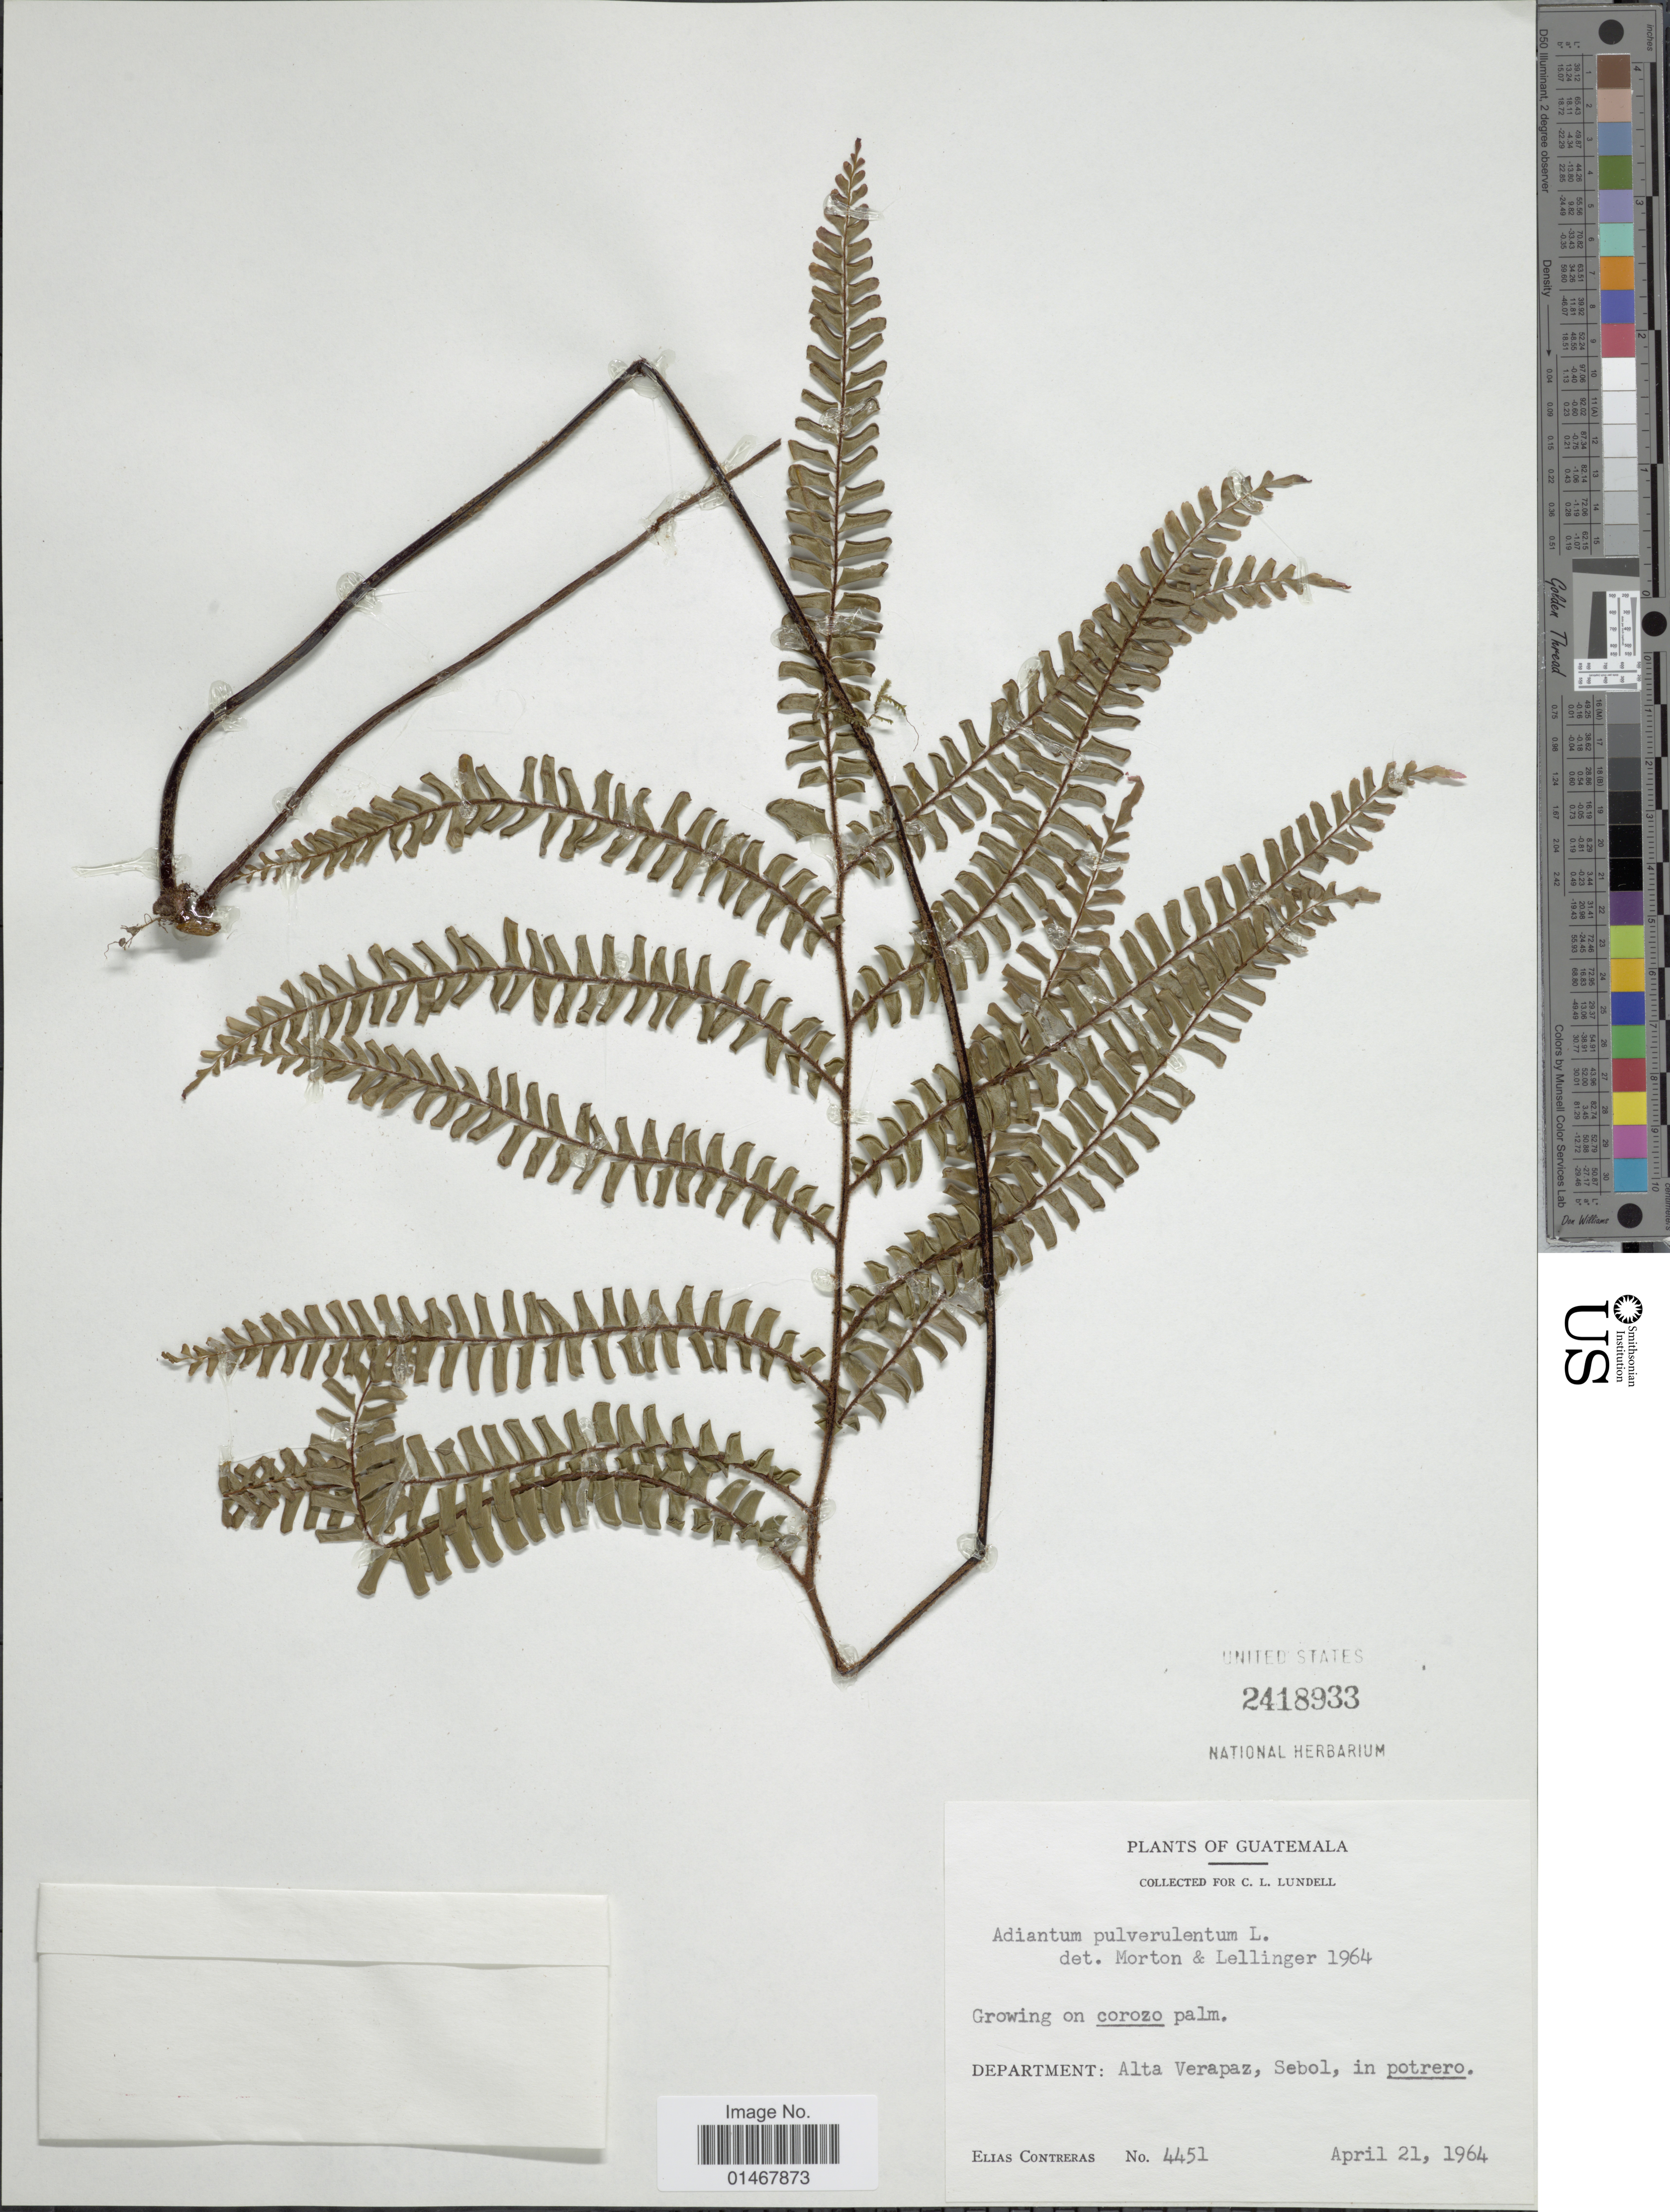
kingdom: Plantae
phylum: Tracheophyta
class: Polypodiopsida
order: Polypodiales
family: Pteridaceae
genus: Adiantum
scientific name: Adiantum pulverulentum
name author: L.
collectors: E. Contreras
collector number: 4451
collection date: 1964-04-21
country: Guatemala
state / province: Alta Verapaz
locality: Department: Alta Verpaz, Sebol, in potrero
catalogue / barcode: US 2418933